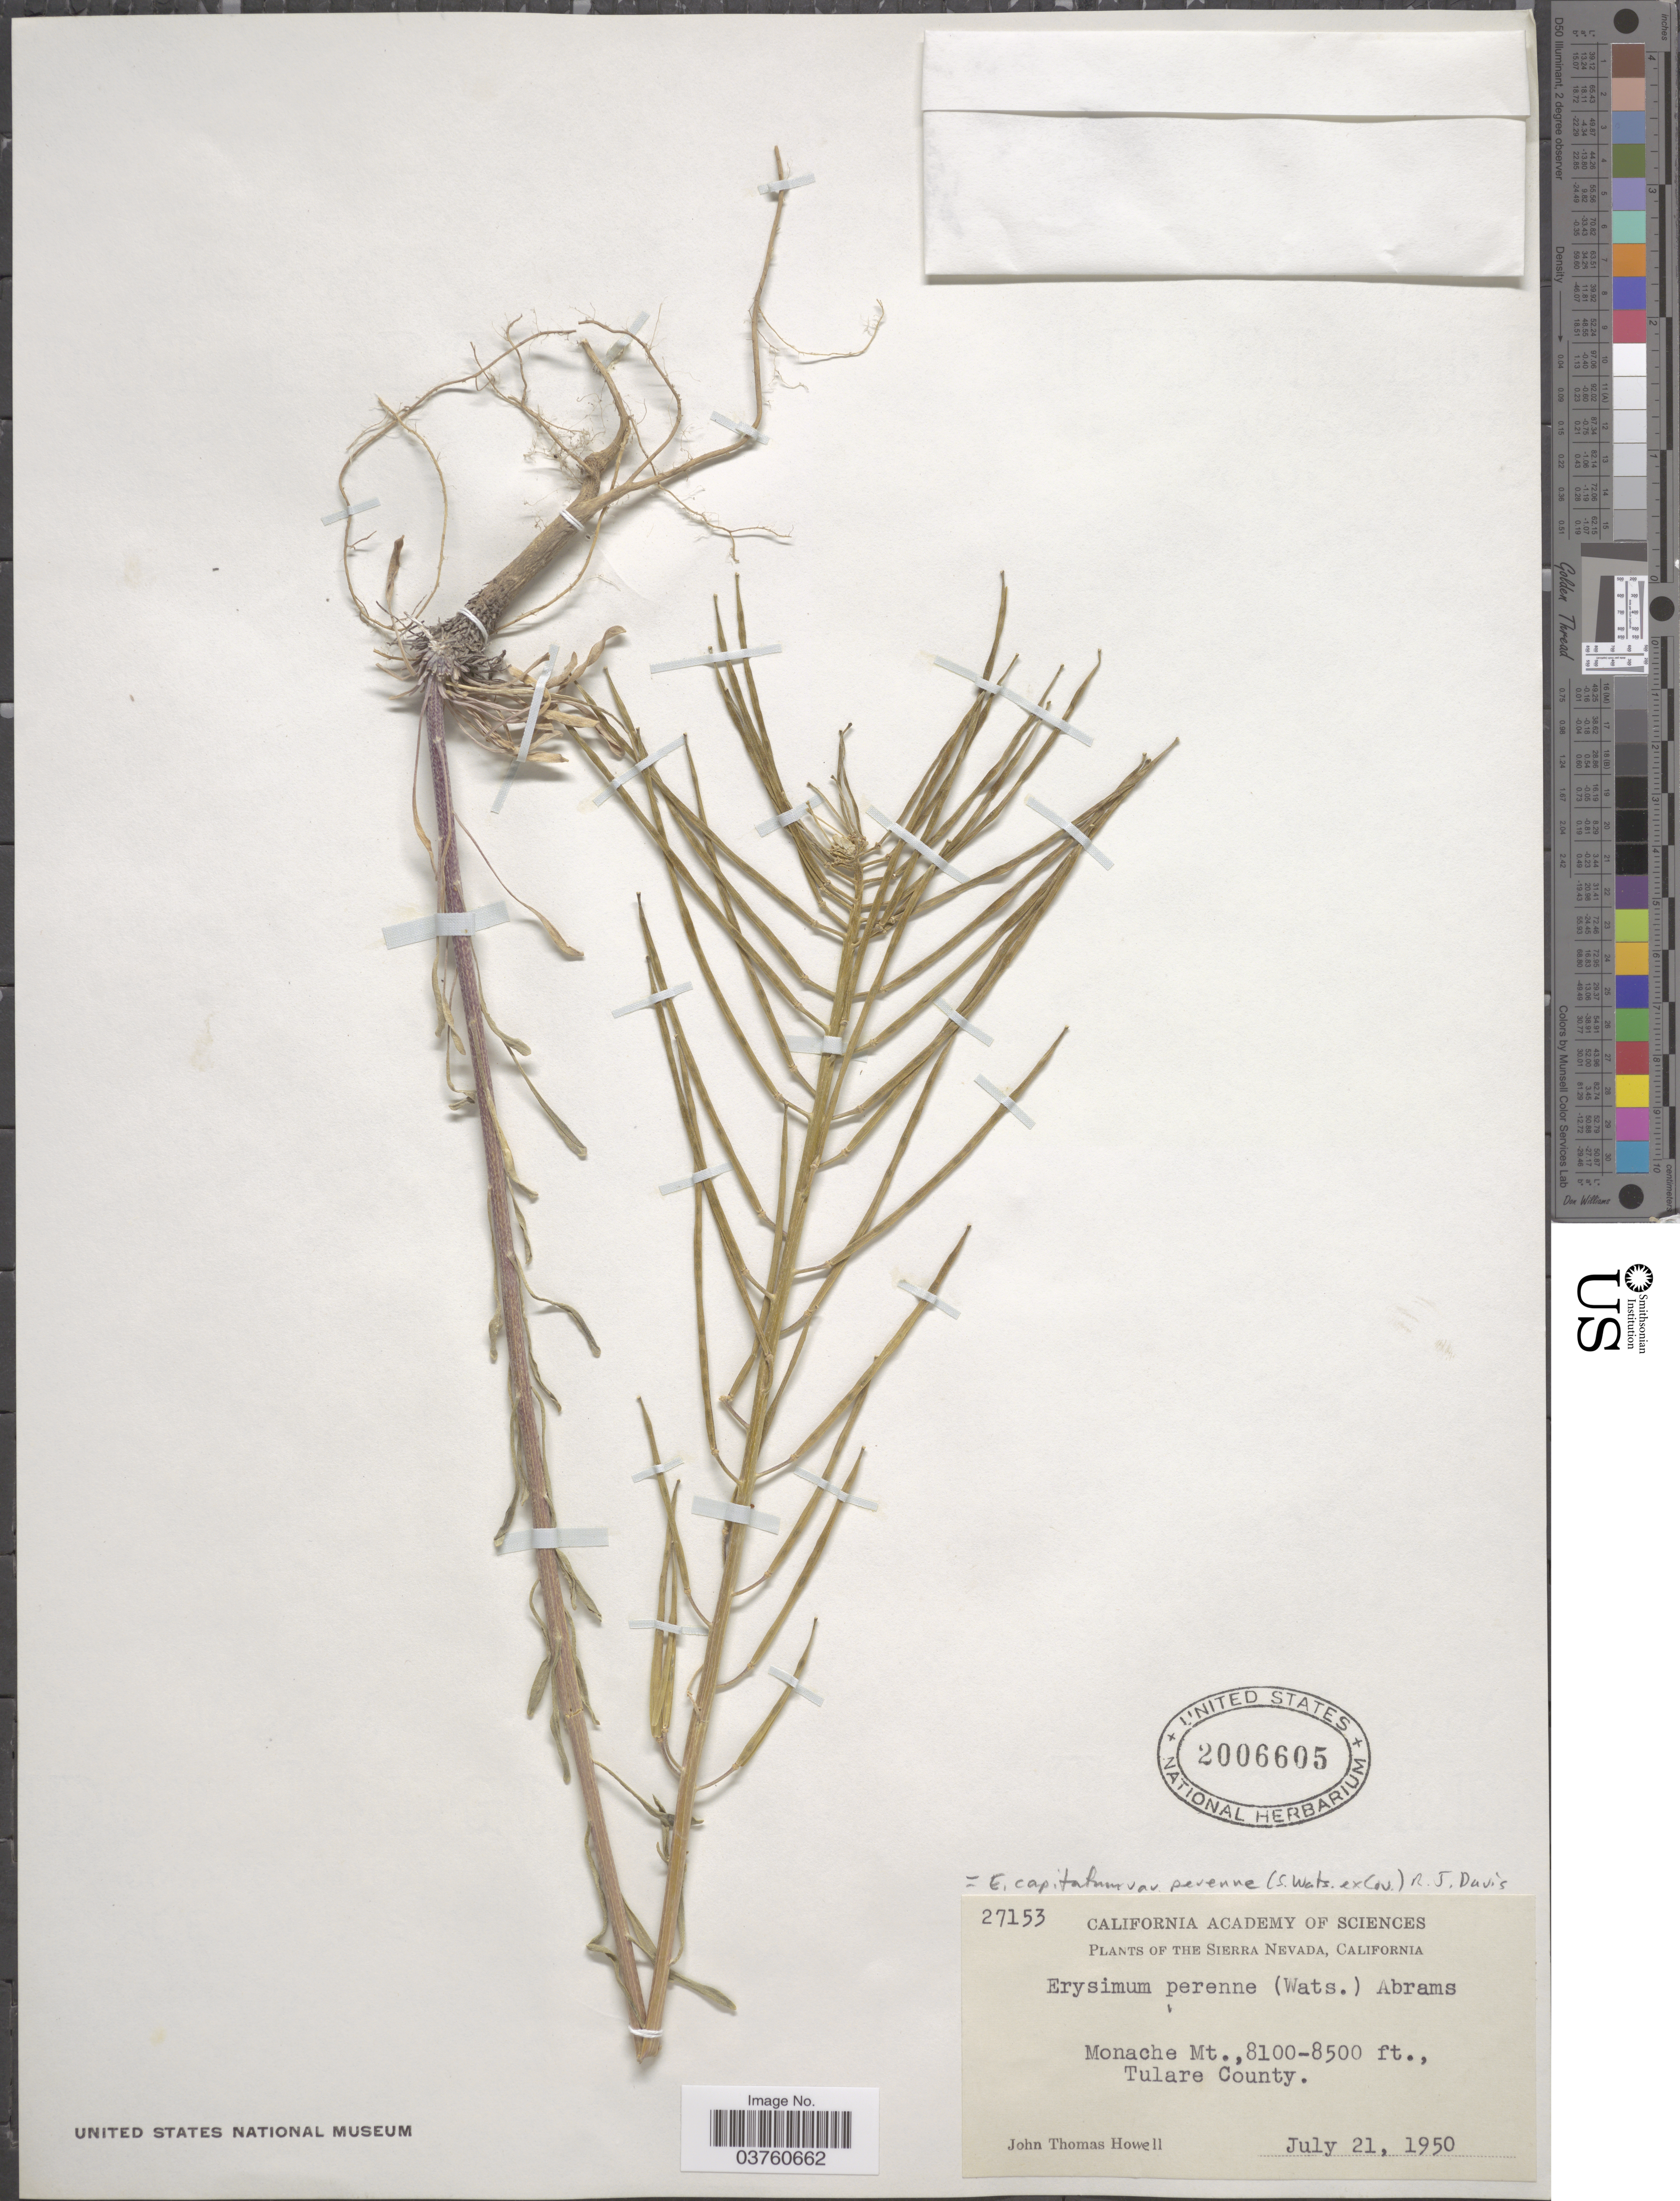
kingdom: Plantae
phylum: Tracheophyta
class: Magnoliopsida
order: Brassicales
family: Brassicaceae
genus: Erysimum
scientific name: Erysimum capitatum var. perenne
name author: (S. Watson ex Coville) R.J. Davis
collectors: J. T. Howell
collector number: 27153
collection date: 1950-07-21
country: United States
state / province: California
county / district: Tulare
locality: The Sierra Nevada. Monache Mt. Tulare County.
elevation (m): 2469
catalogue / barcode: US 2006605